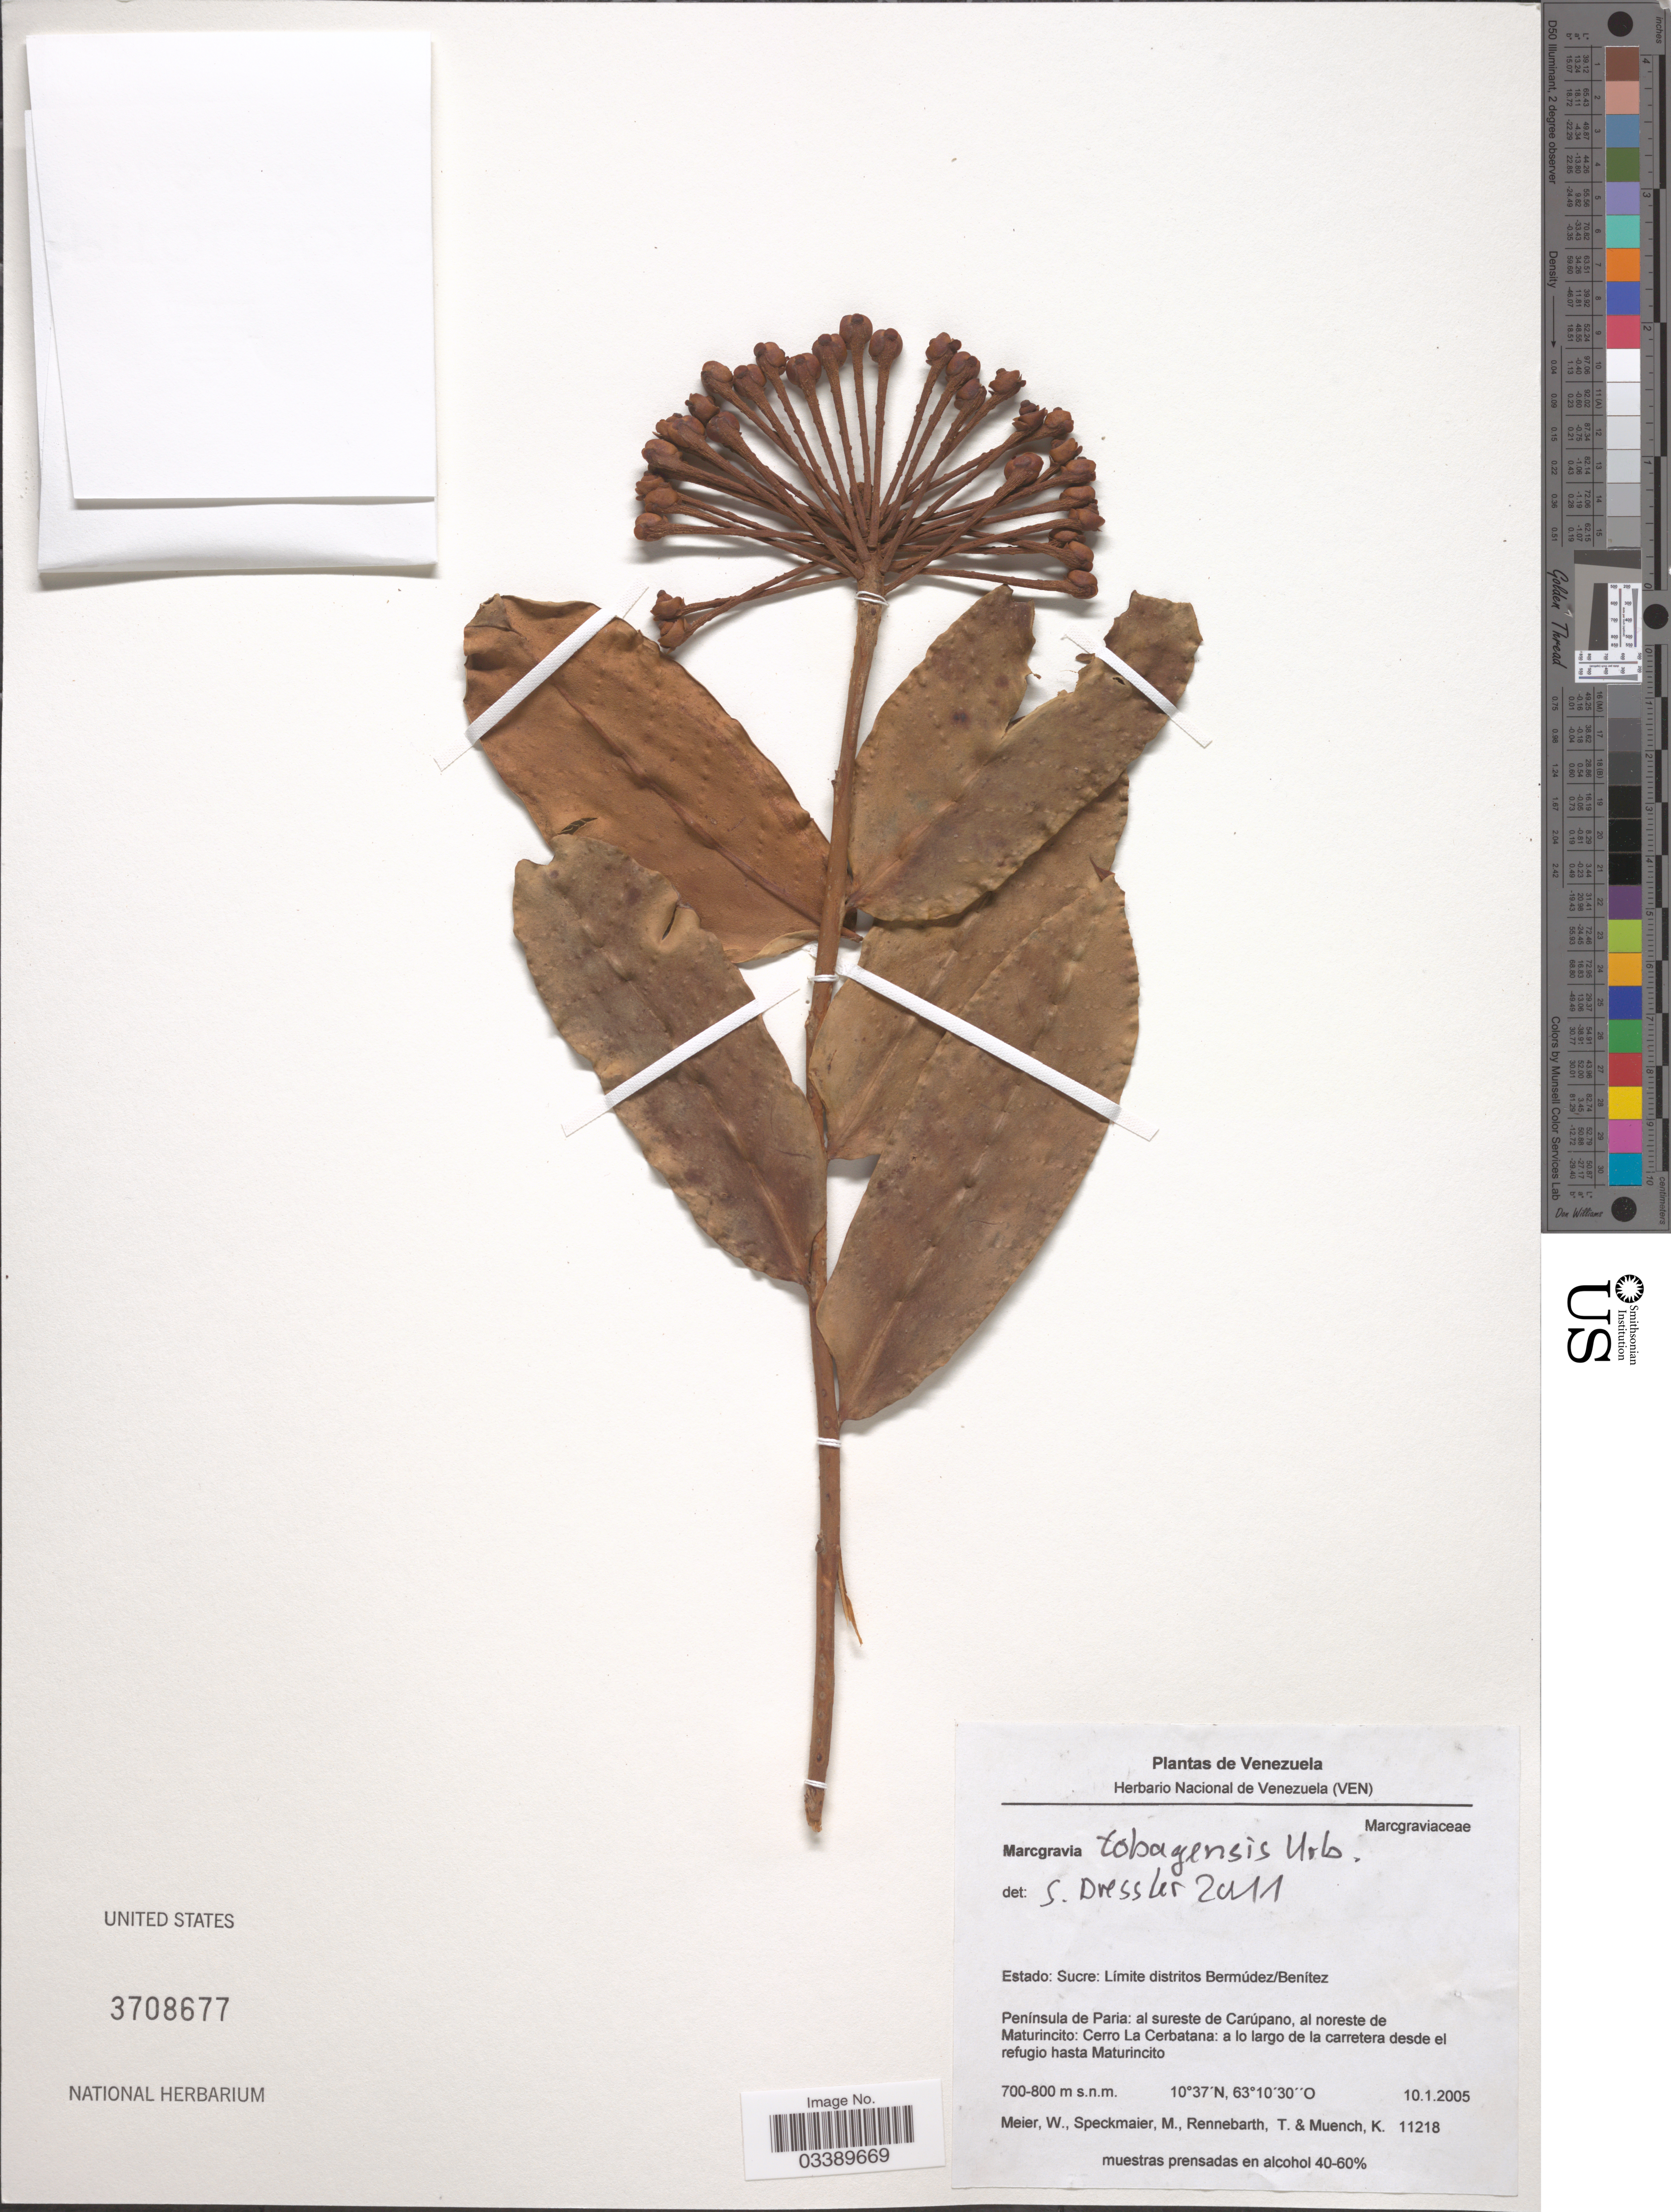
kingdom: Plantae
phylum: Tracheophyta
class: Magnoliopsida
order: Ericales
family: Marcgraviaceae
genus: Marcgravia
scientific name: Marcgravia tobagensis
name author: Urb.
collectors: W. Meier, M. Speckmaier, T. Rennebarth & K. Muench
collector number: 11218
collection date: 2005-01-10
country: Venezuela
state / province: Sucre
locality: Límite distritos Bermúdez/Benítez. Península de Paria: al sureste de Carúpano, al noreste de Maturincito: Cerro La Cerbatana: a lo largo de la carretera desde el refugio hasta Maturincito.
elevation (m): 700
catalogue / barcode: US 3708677